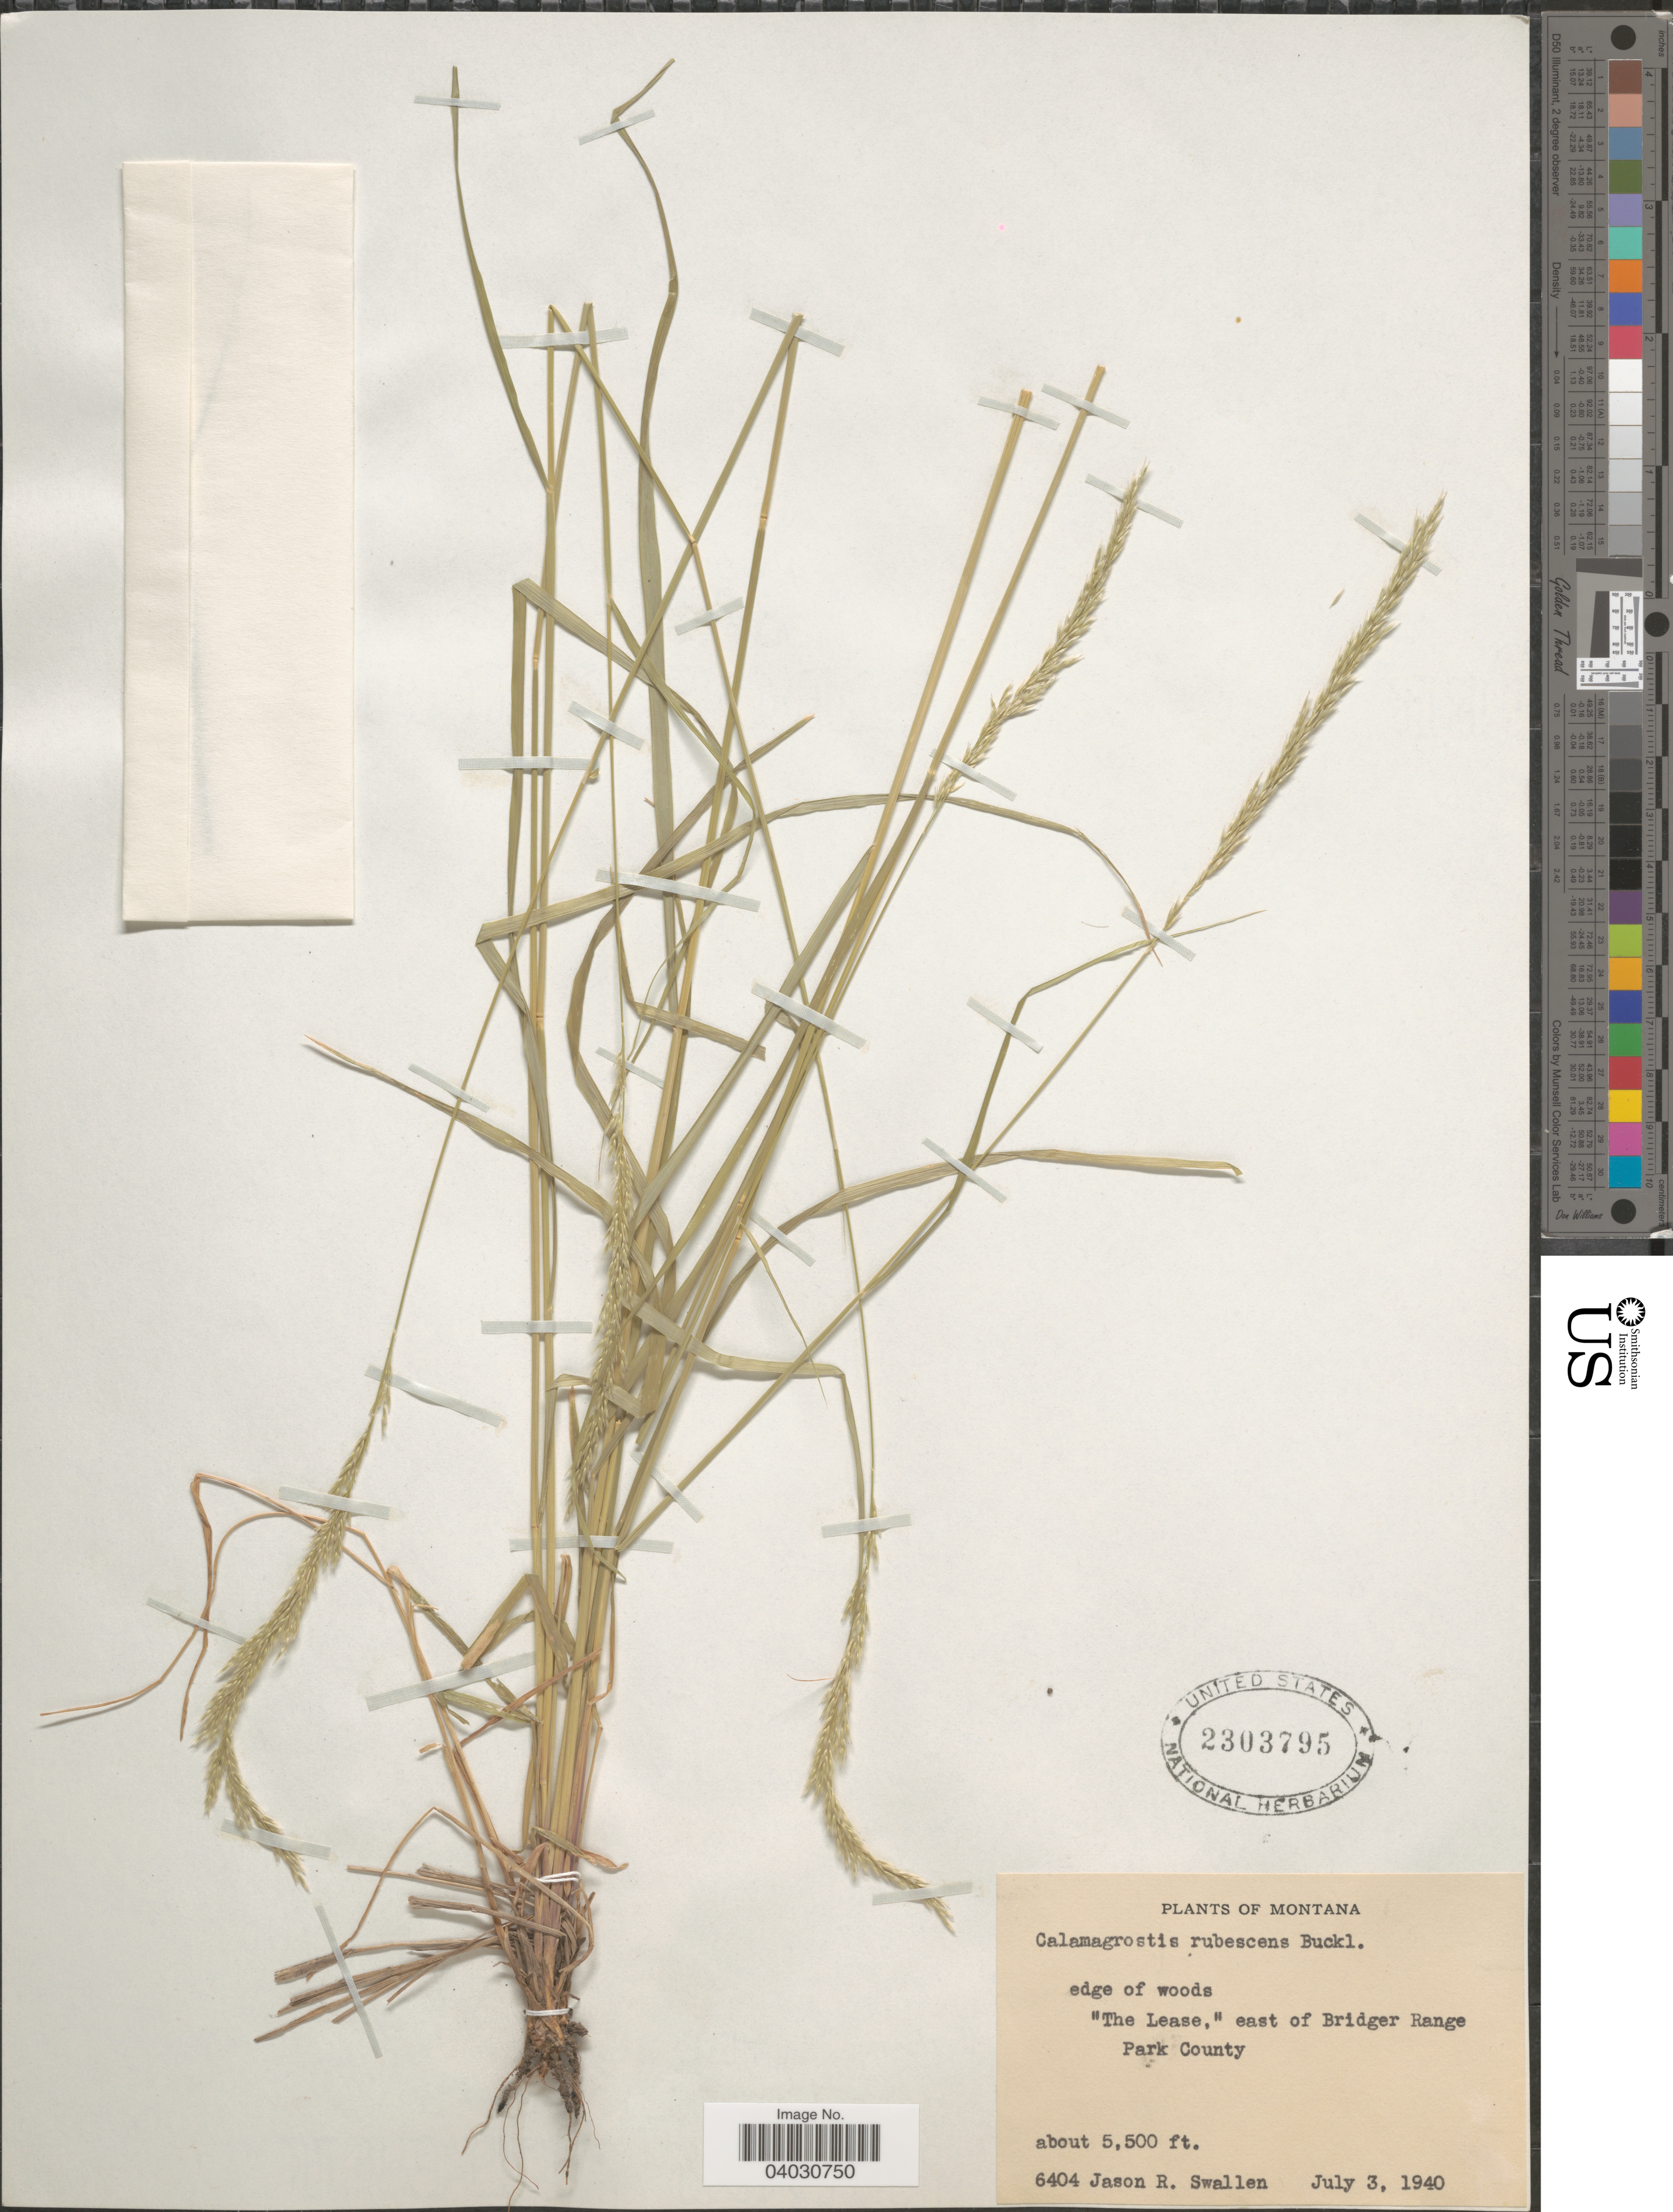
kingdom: Plantae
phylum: Tracheophyta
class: Liliopsida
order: Poales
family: Poaceae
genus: Calamagrostis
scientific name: Calamagrostis rubescens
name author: Buckley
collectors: J. R. Swallen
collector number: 6404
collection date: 1940-07-03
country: United States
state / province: Montana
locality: Edge of woods. "The Lease," east of Bridger Range Park County.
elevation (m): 1676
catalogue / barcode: US 2303795